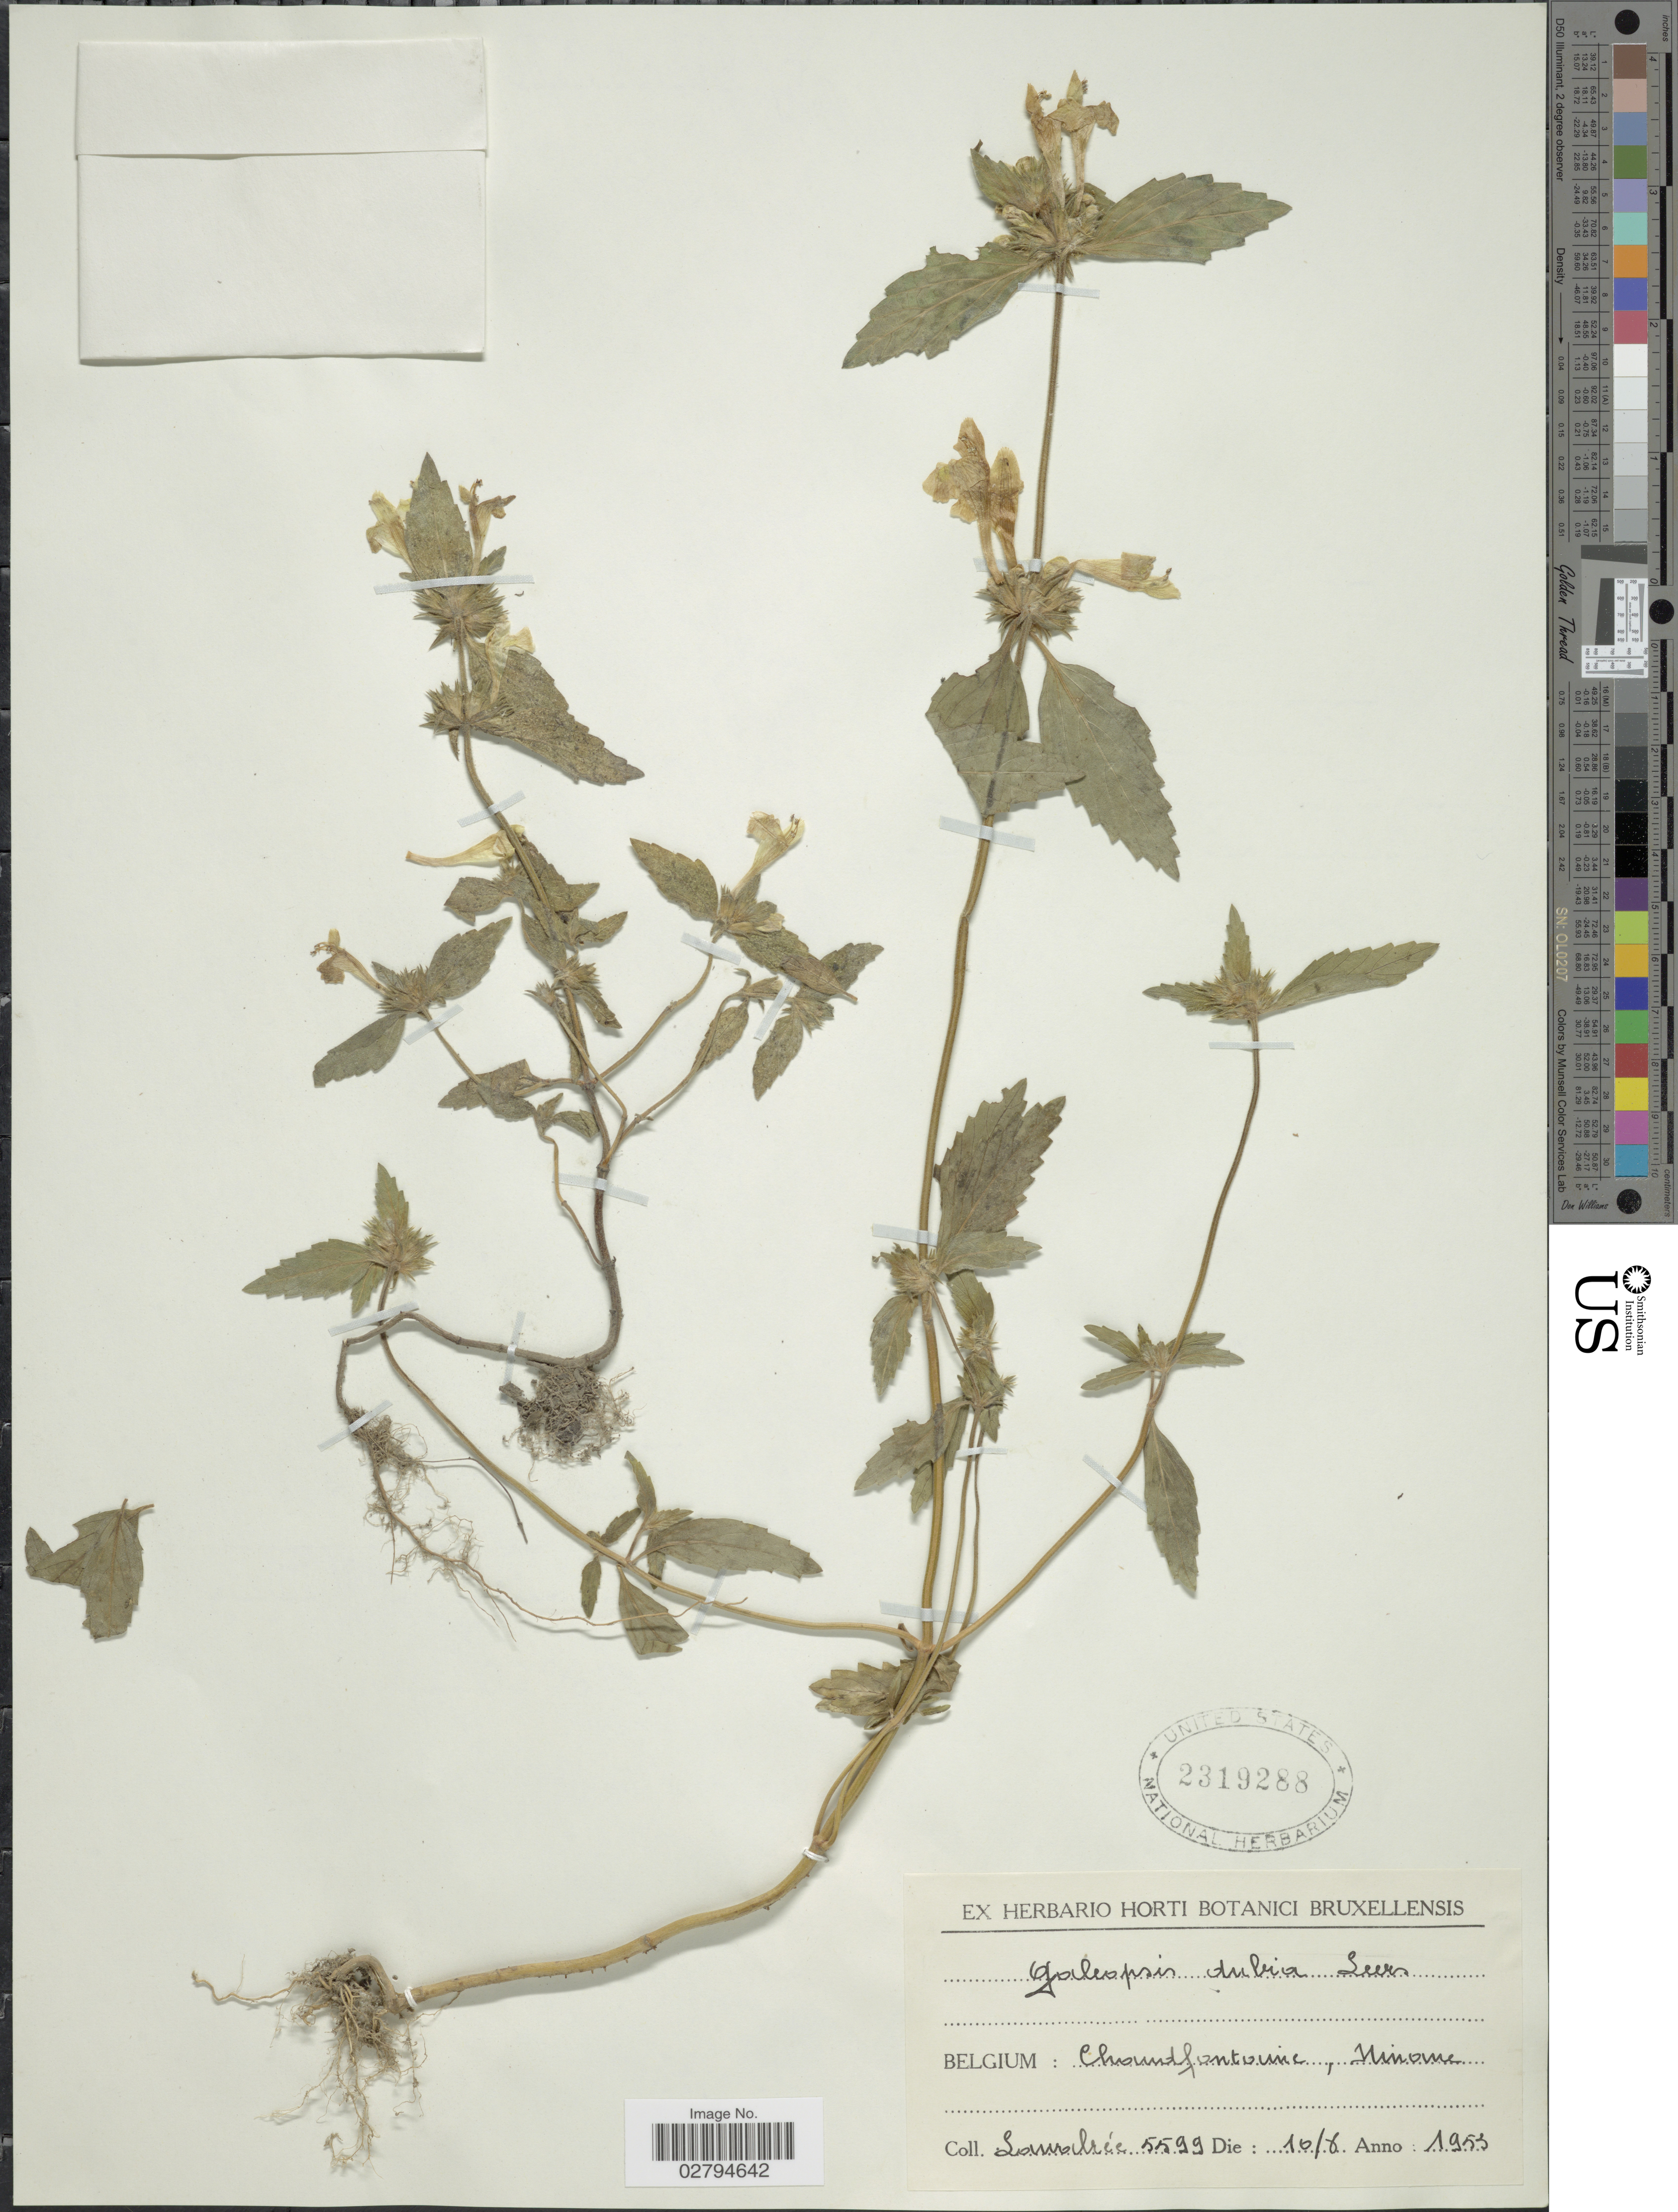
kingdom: Plantae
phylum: Tracheophyta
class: Magnoliopsida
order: Lamiales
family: Lamiaceae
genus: Galeopsis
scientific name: Galeopsis dubia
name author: Leers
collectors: Lawalrée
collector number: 5599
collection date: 1953-06-10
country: Belgium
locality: Chaudfontaine, Ninane.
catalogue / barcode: US 2319288